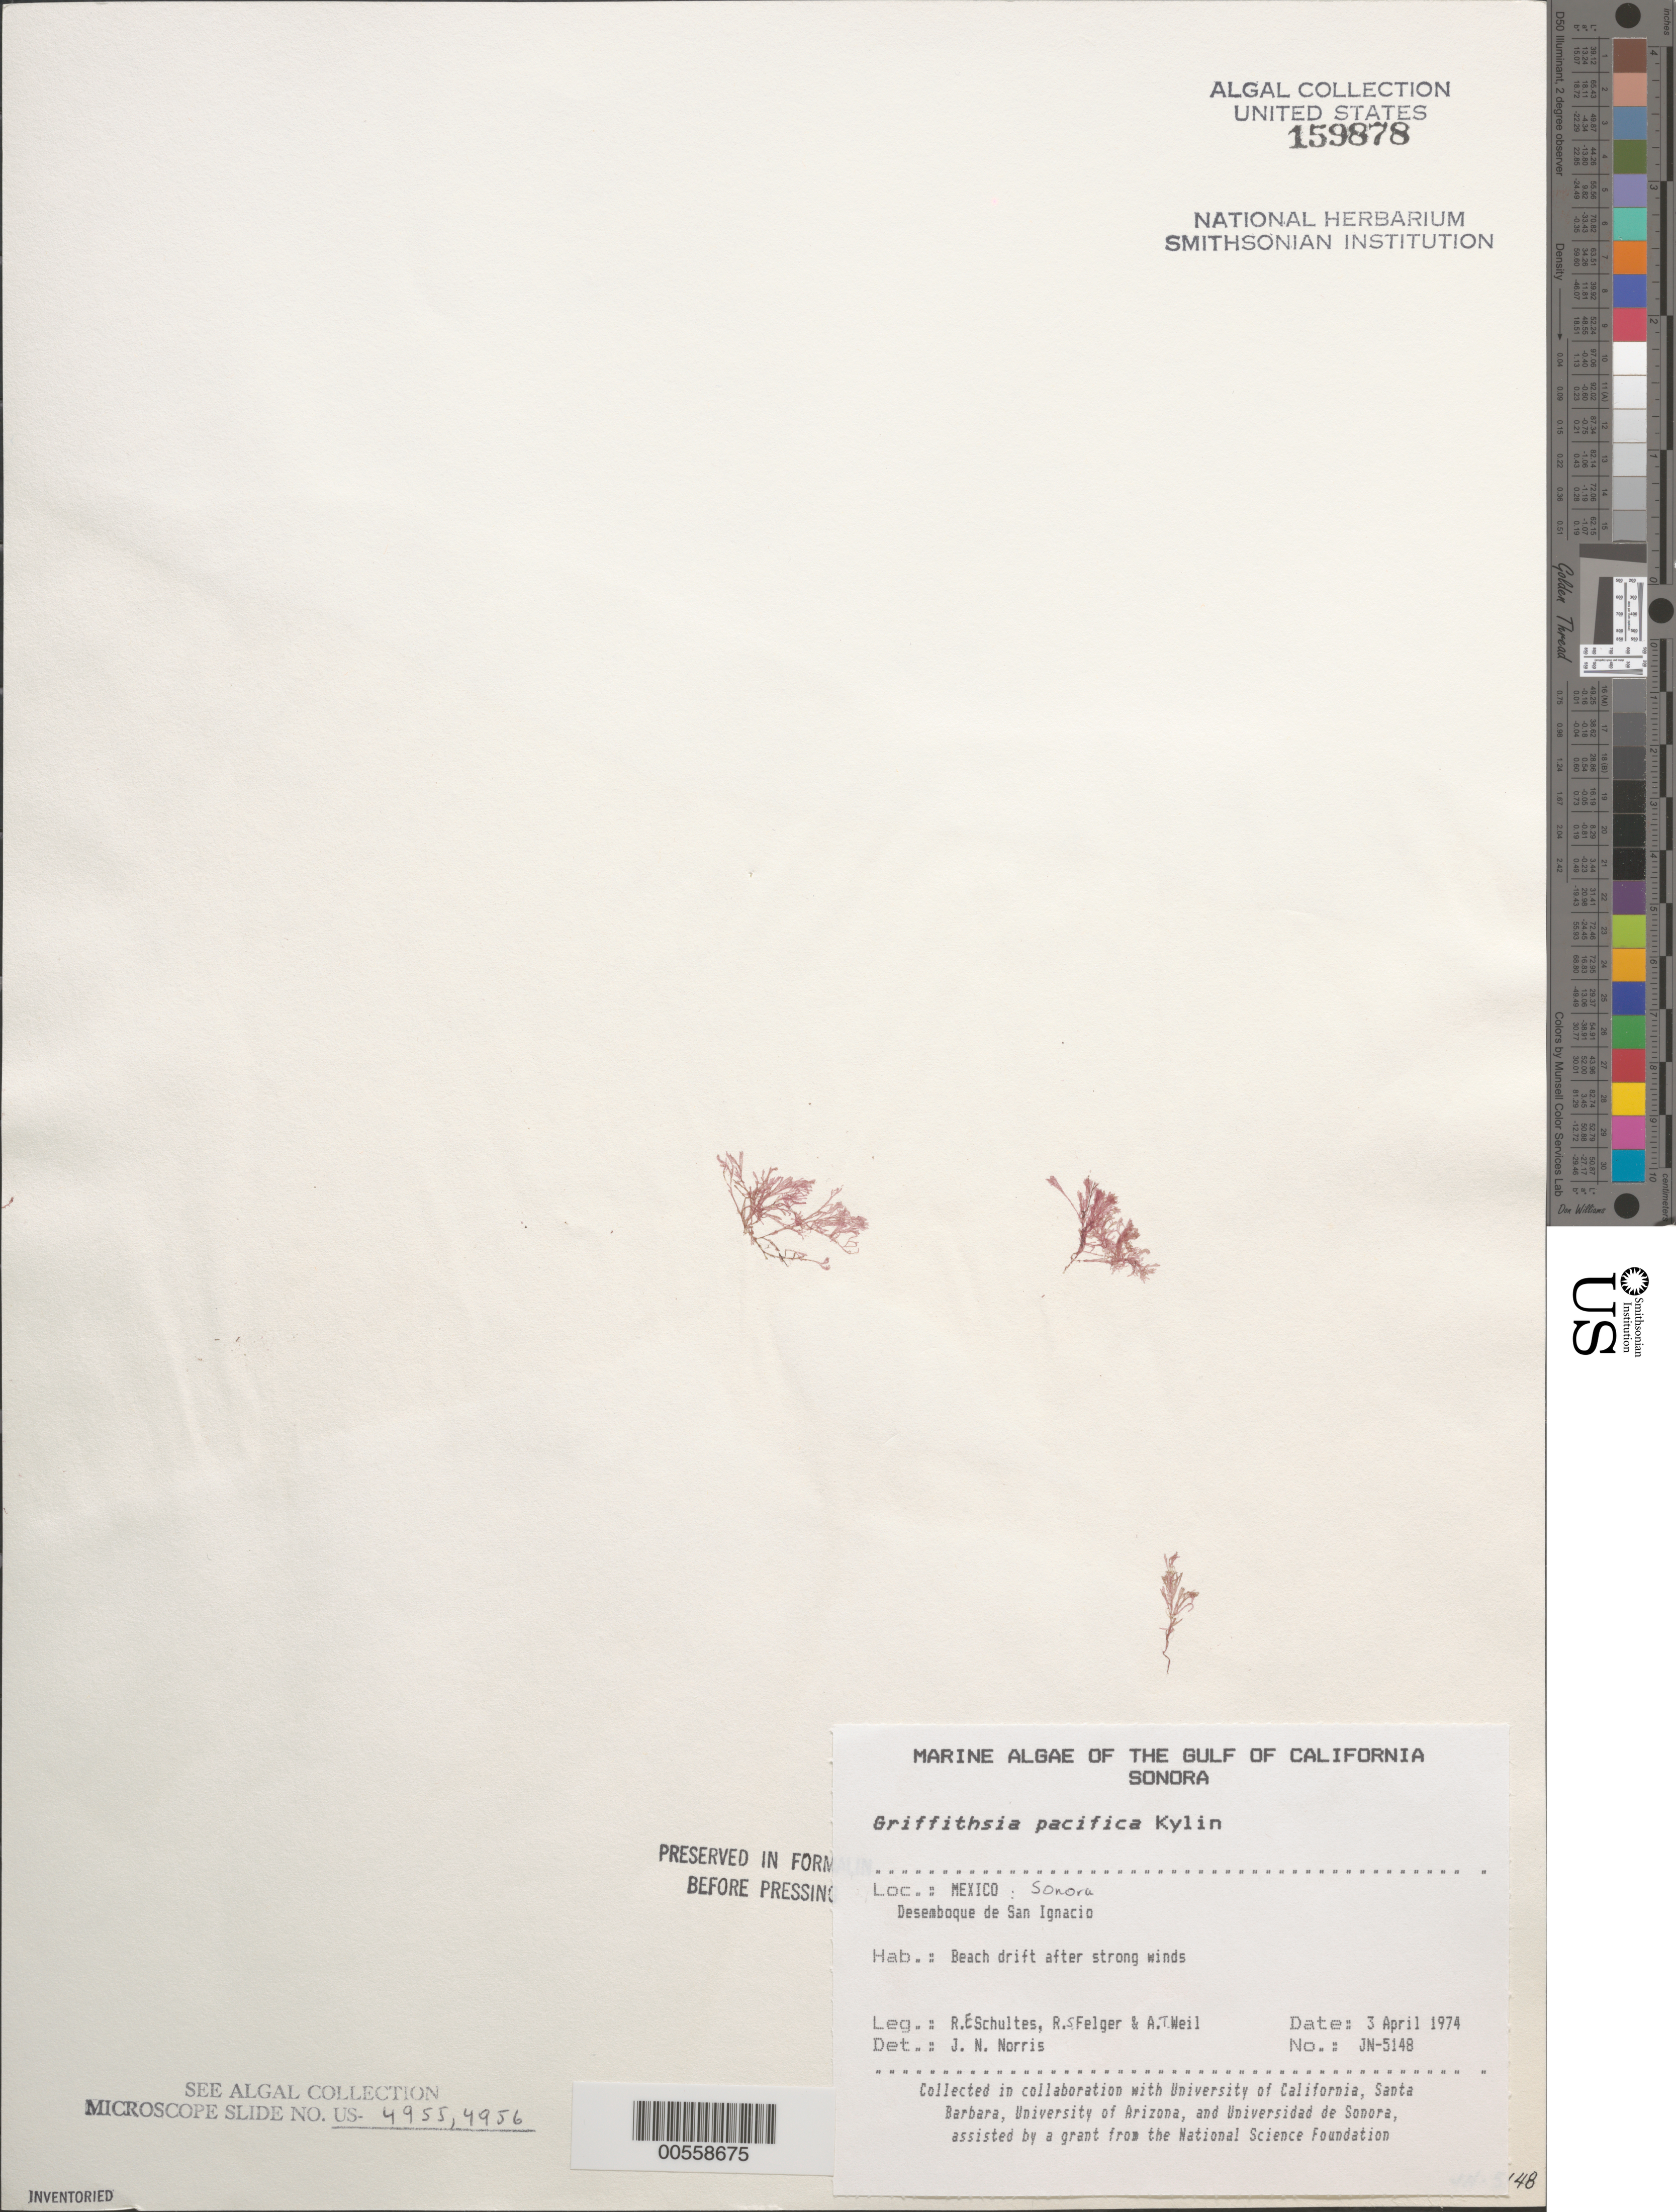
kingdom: Plantae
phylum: Rhodophyta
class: Florideophyceae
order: Ceramiales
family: Wrangeliaceae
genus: Griffithsia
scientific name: Griffithsia pacifica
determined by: Norris, James N.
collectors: R. E. Schultes, R. S. Felger & A. T. Weil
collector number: JN-5148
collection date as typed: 03 Apr 1974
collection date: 1974-04-03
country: Mexico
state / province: Sonora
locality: Desemboque de San Ignacio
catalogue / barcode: US 159878